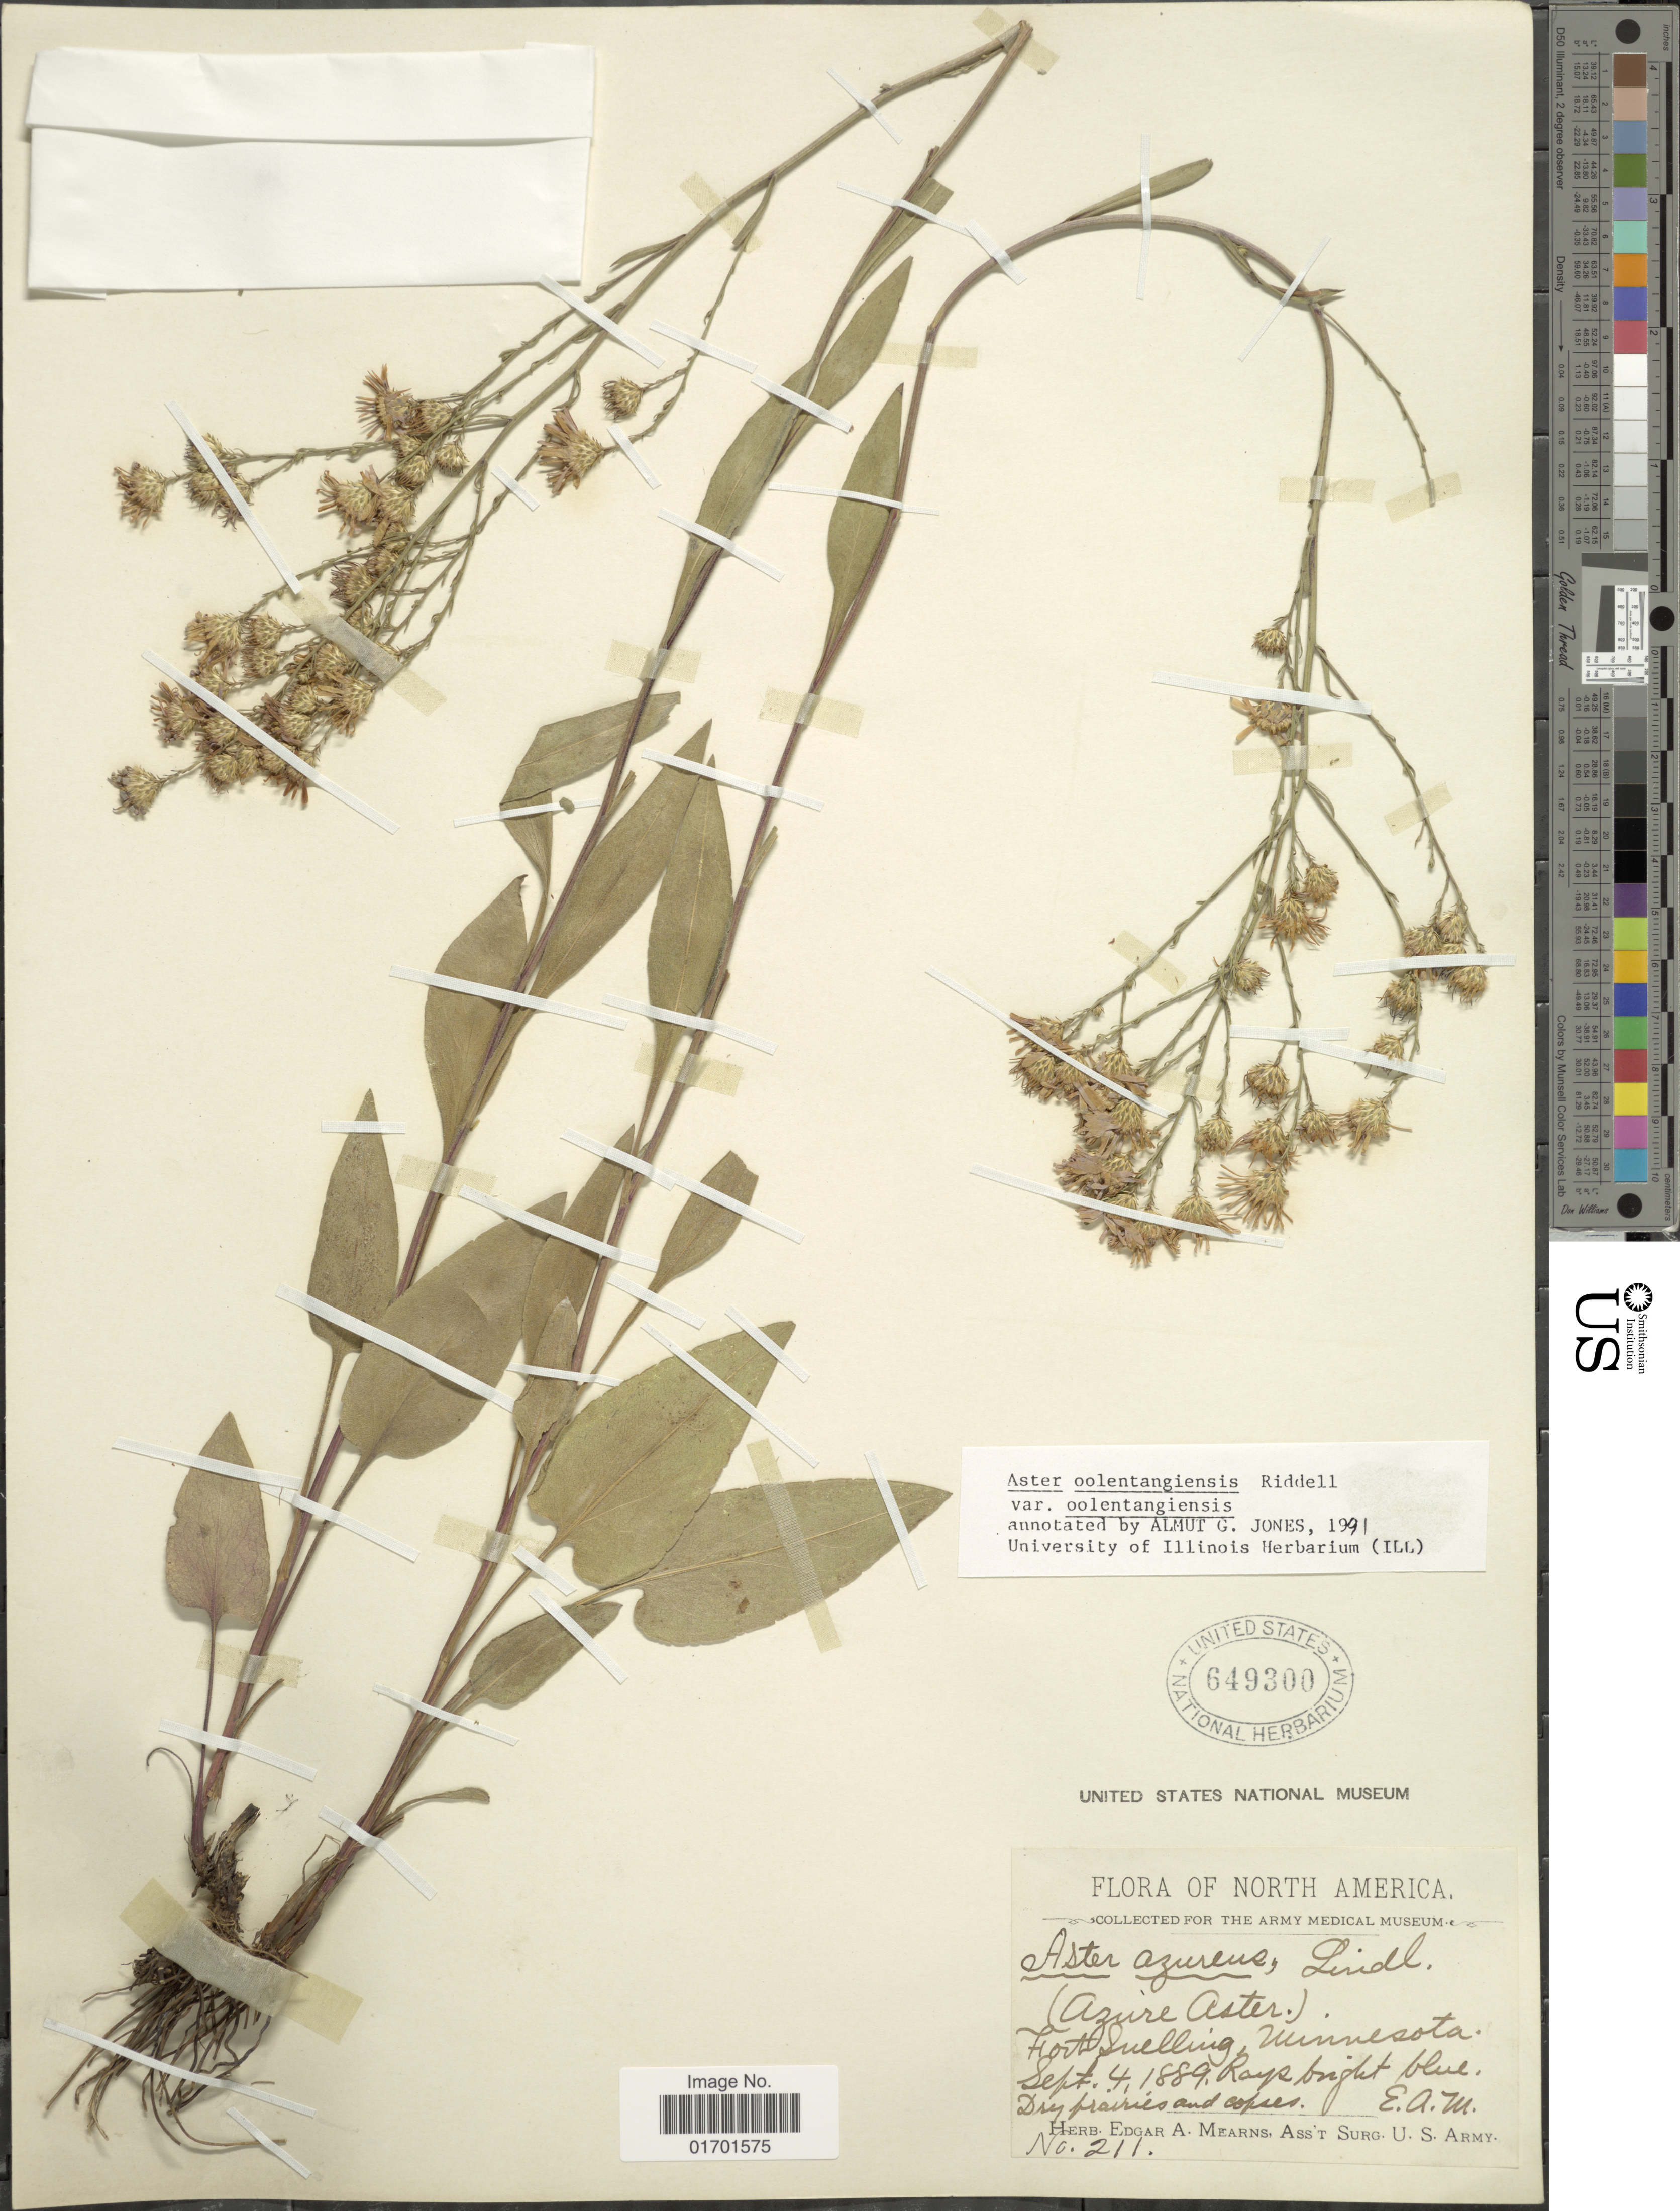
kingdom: Plantae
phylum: Tracheophyta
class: Magnoliopsida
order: Asterales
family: Asteraceae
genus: Symphyotrichum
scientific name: Symphyotrichum oolentangiense var. oolentangiense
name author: G.L. Nesom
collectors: E. A. Mearns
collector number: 211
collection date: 1889-09-04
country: United States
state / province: Minnesota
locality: Fort Snelling.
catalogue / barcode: US 649300